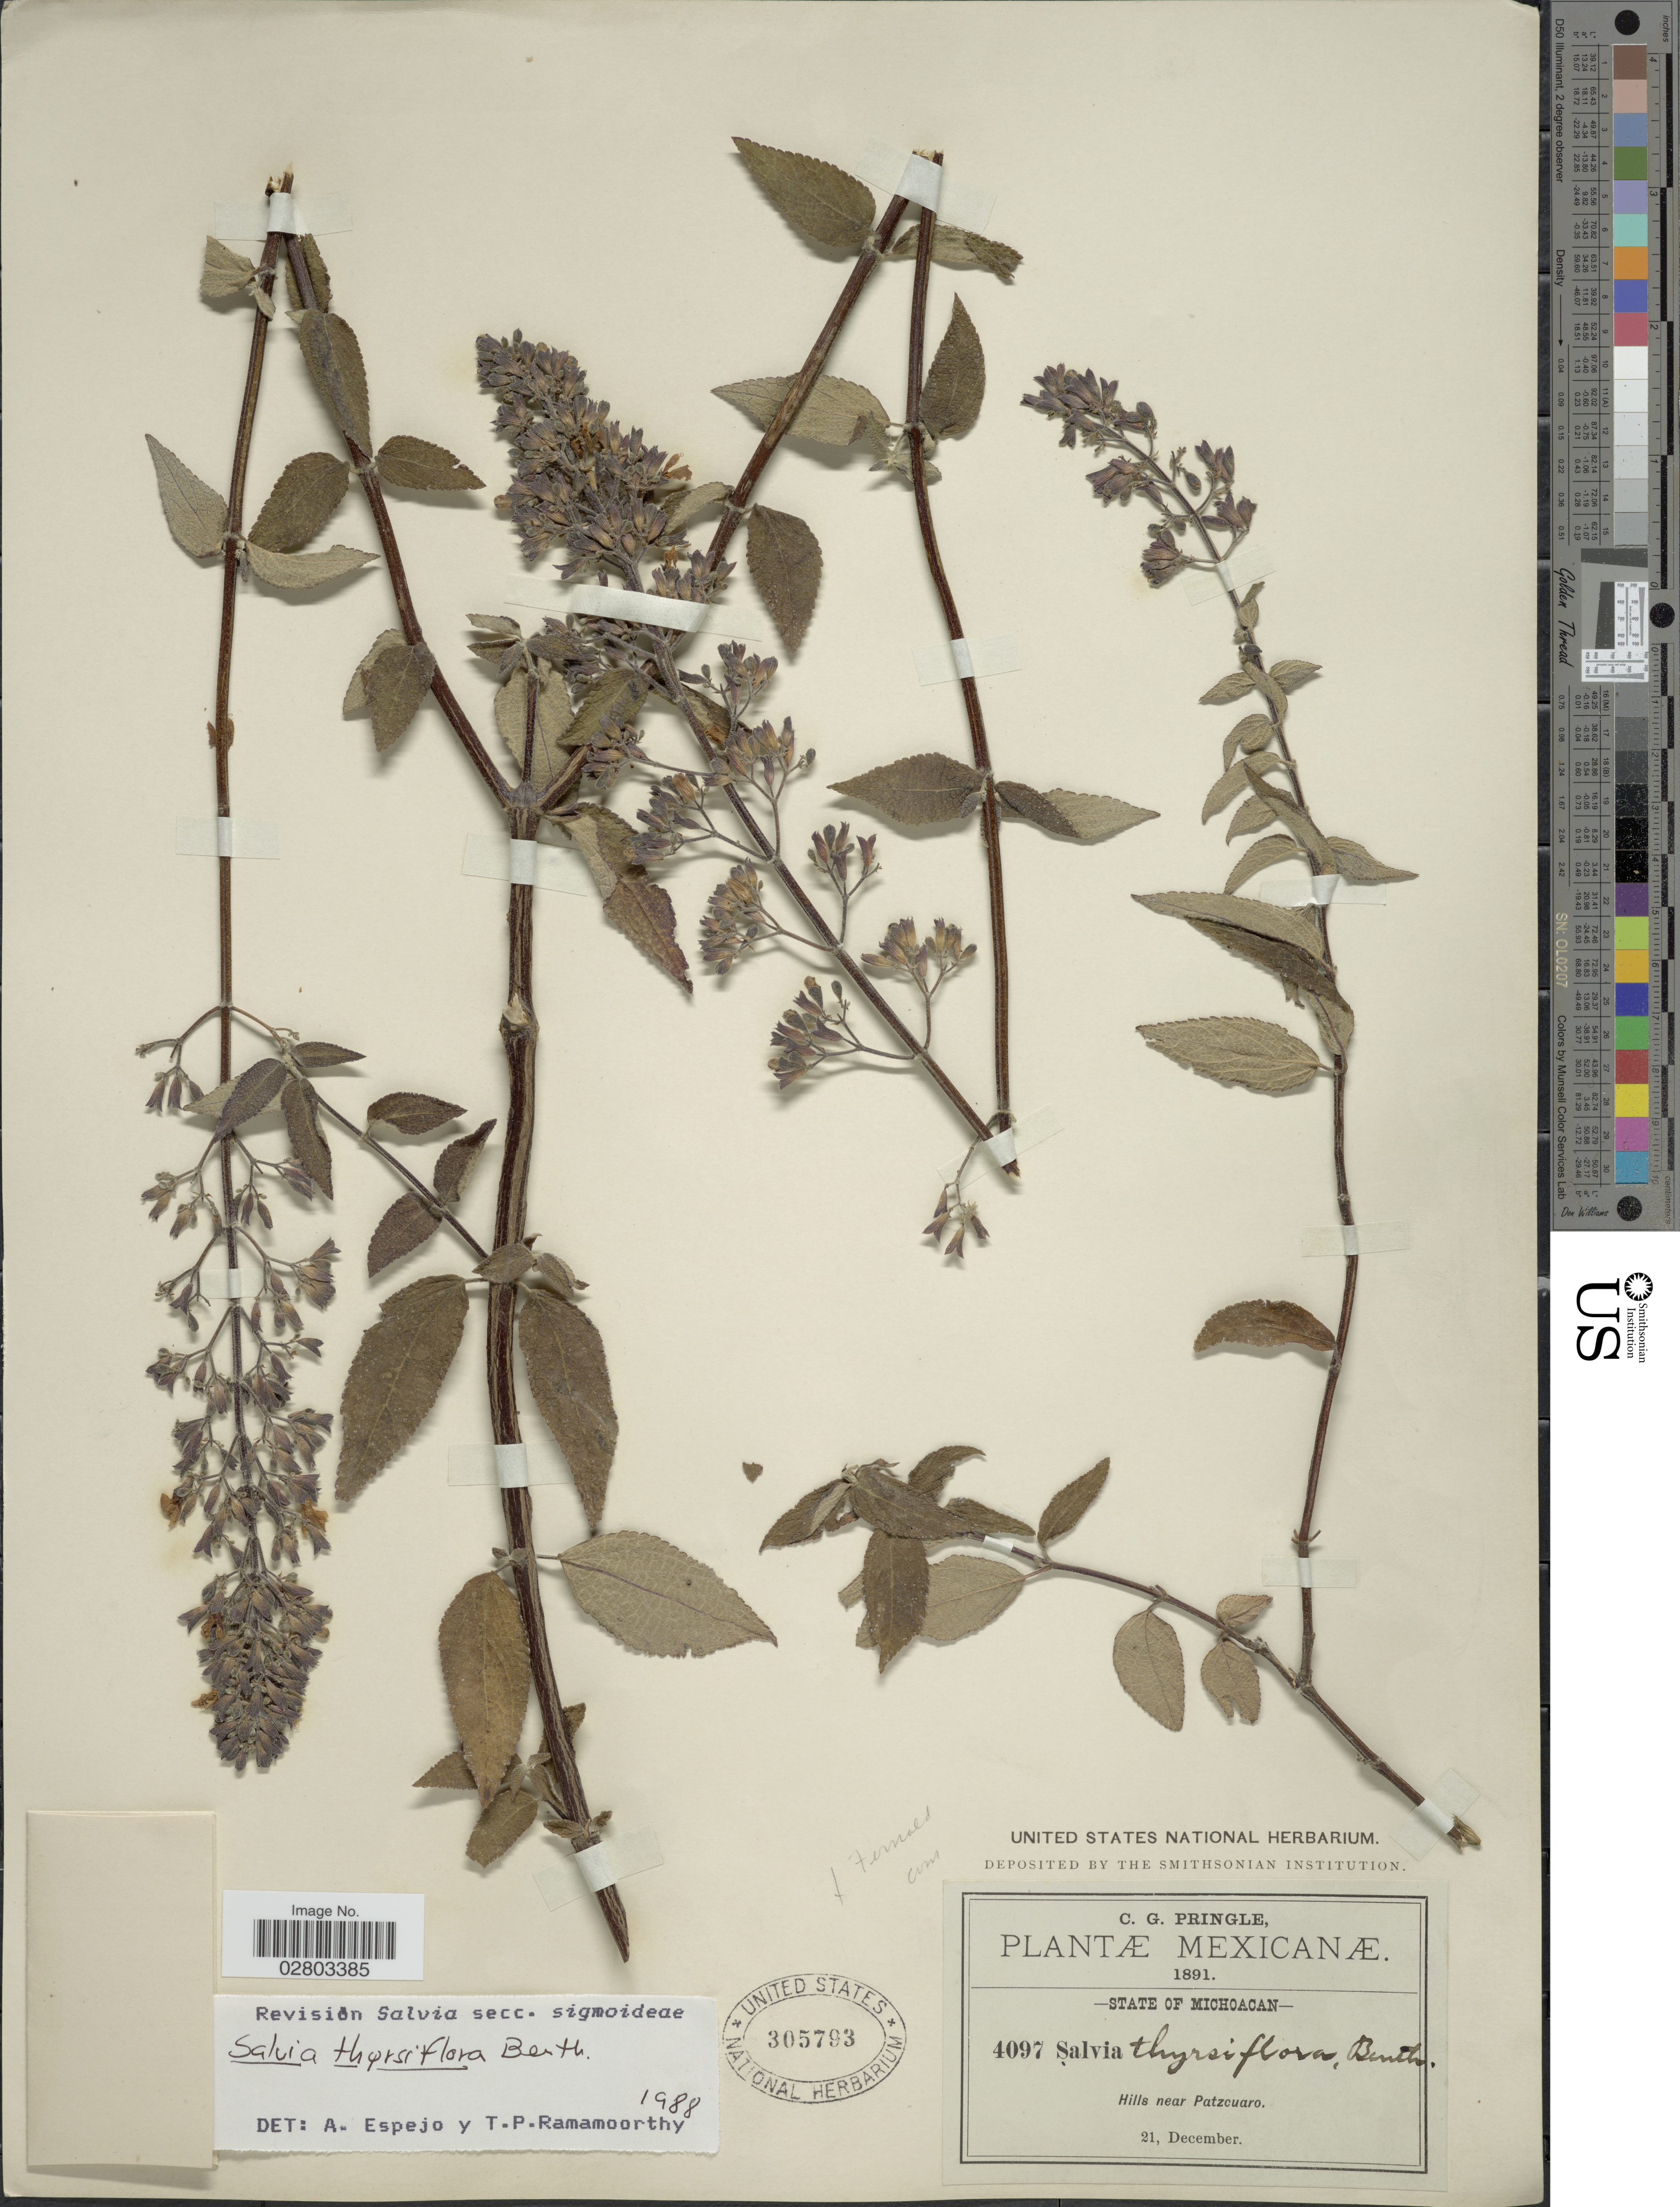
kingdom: Plantae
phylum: Tracheophyta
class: Magnoliopsida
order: Lamiales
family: Lamiaceae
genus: Salvia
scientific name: Salvia thyrsiflora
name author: Benth.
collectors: C. G. Pringle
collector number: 4097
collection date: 1891-12-21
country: Mexico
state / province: Michoacán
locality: Hills near Patzcuaro.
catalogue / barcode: US 305793